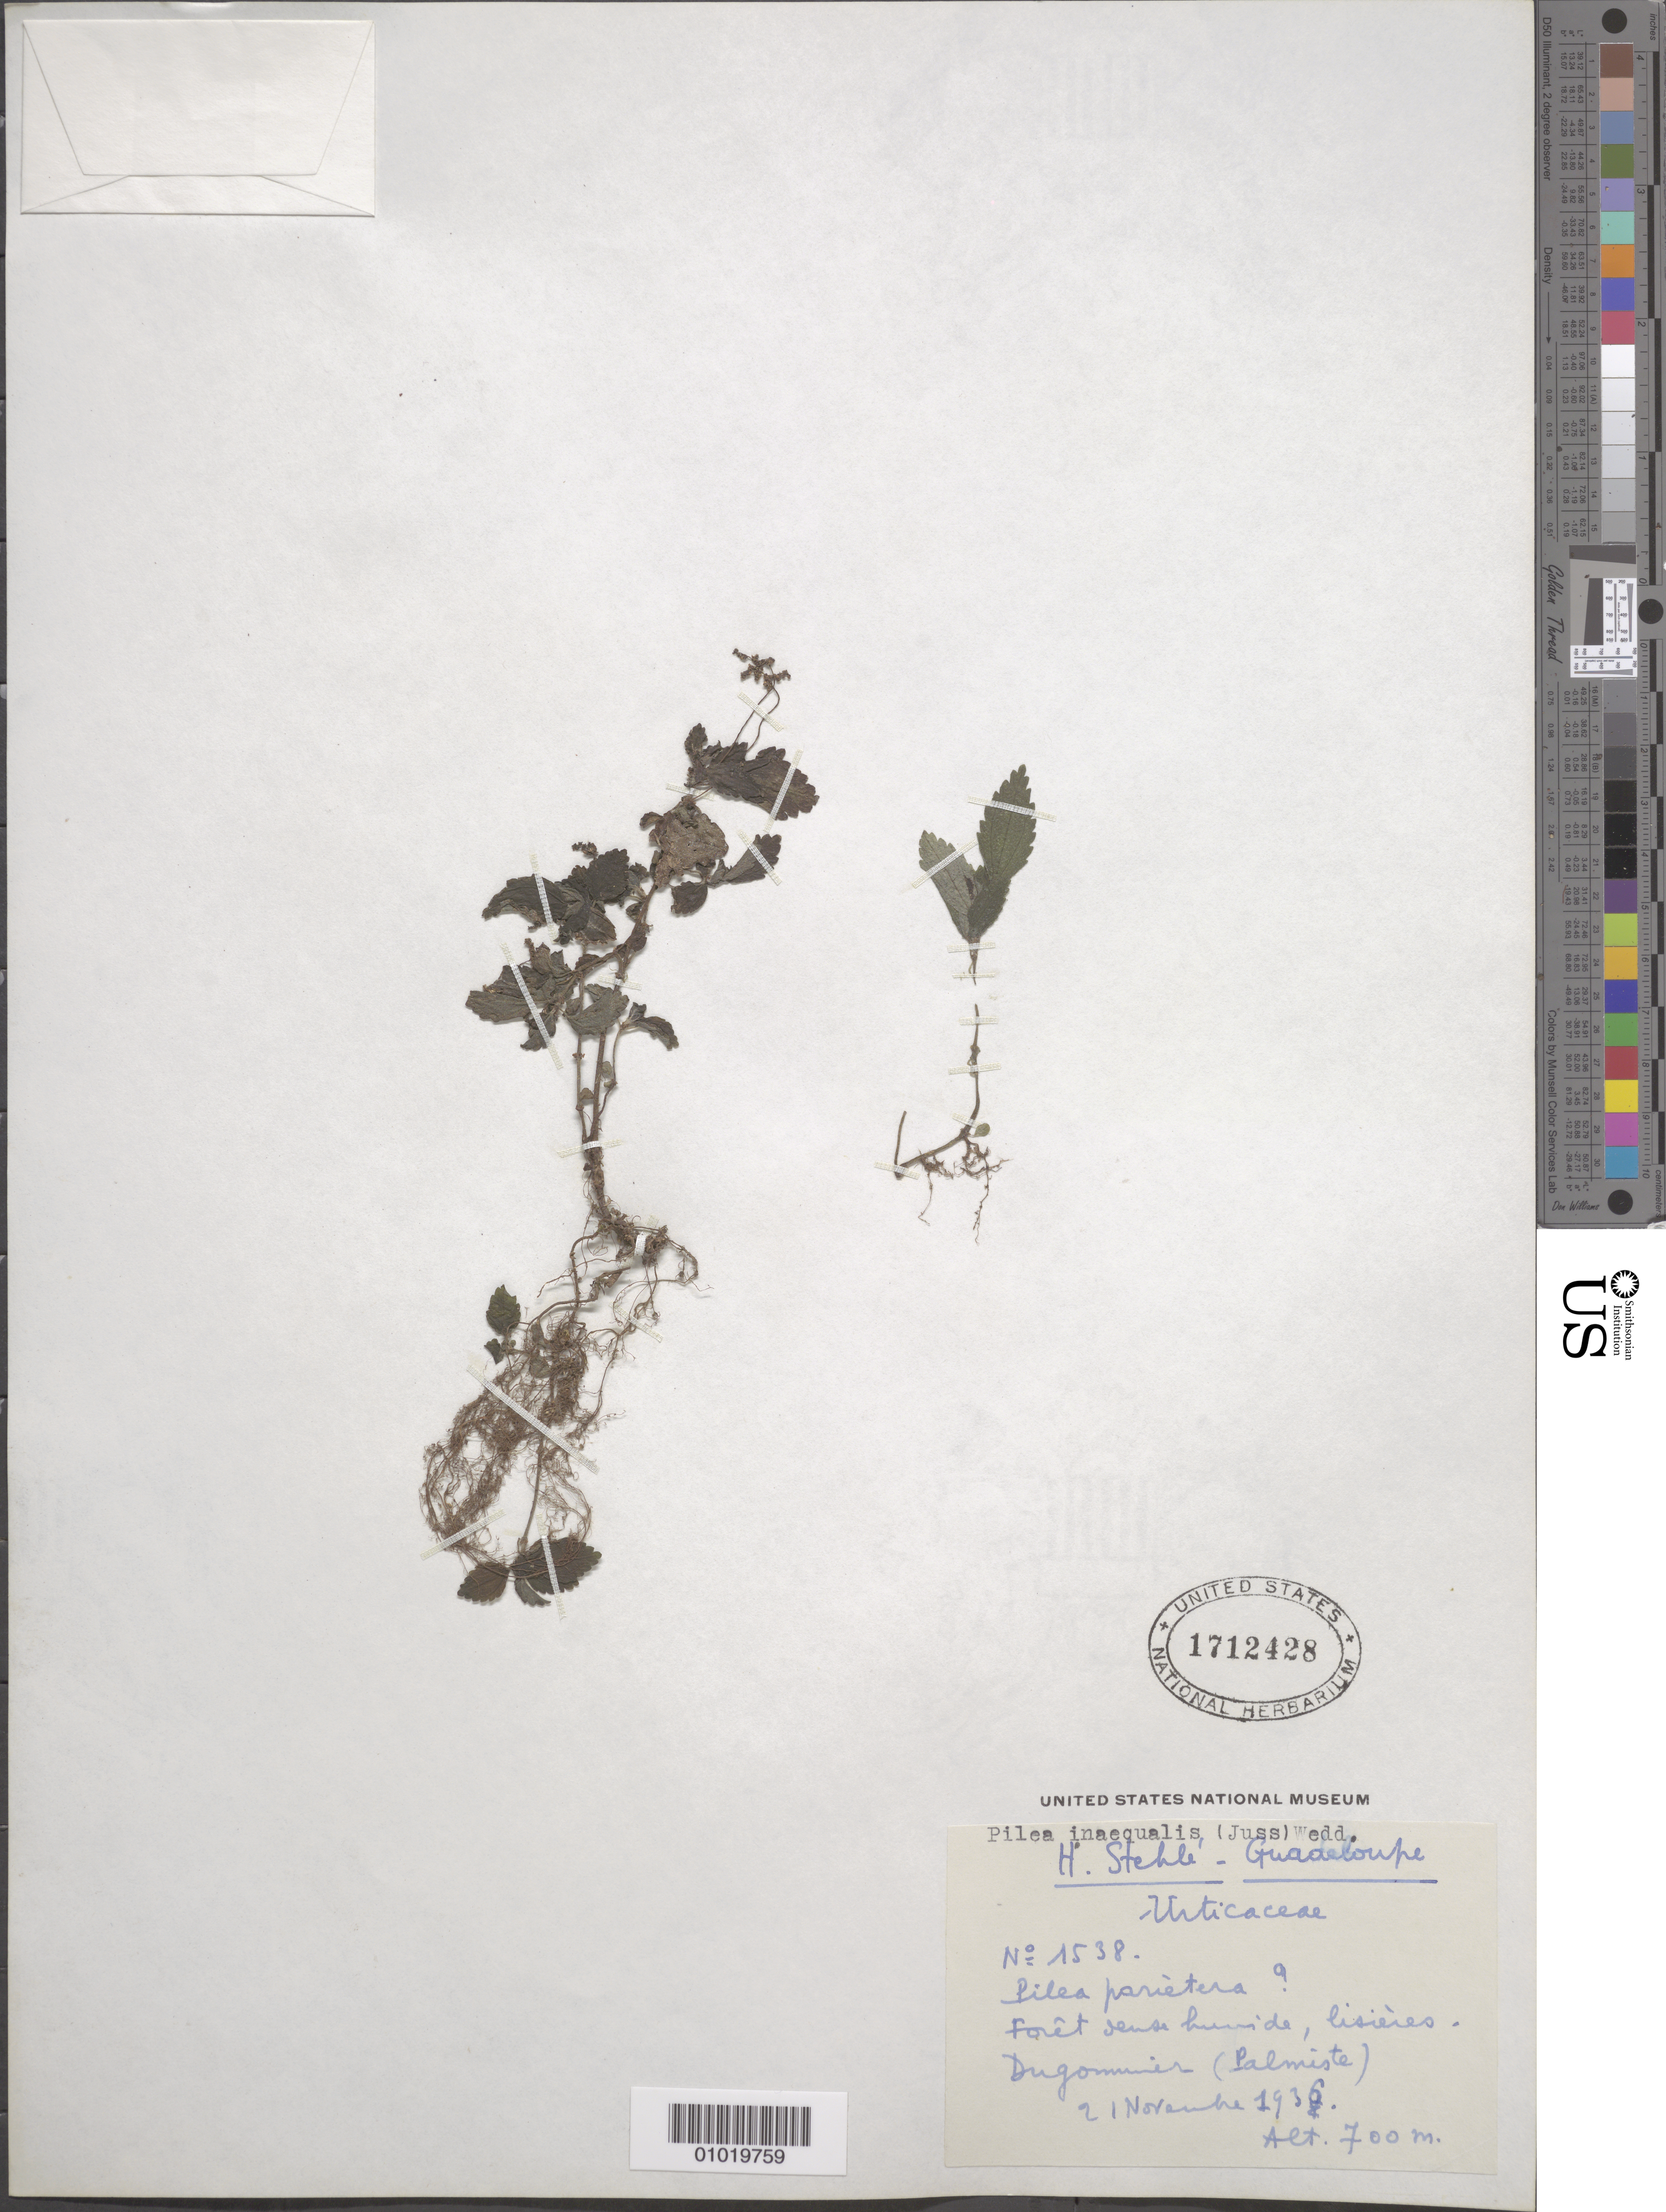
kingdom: Plantae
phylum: Tracheophyta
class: Magnoliopsida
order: Rosales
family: Urticaceae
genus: Pilea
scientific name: Pilea inaequalis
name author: (Juss. ex Poir.) Wedd.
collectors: H. Stehlé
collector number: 1538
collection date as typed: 21 Nov 1936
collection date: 1936-11-21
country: Guadeloupe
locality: Palmiste (could refer to multiple localities)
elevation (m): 700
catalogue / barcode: US 1712428